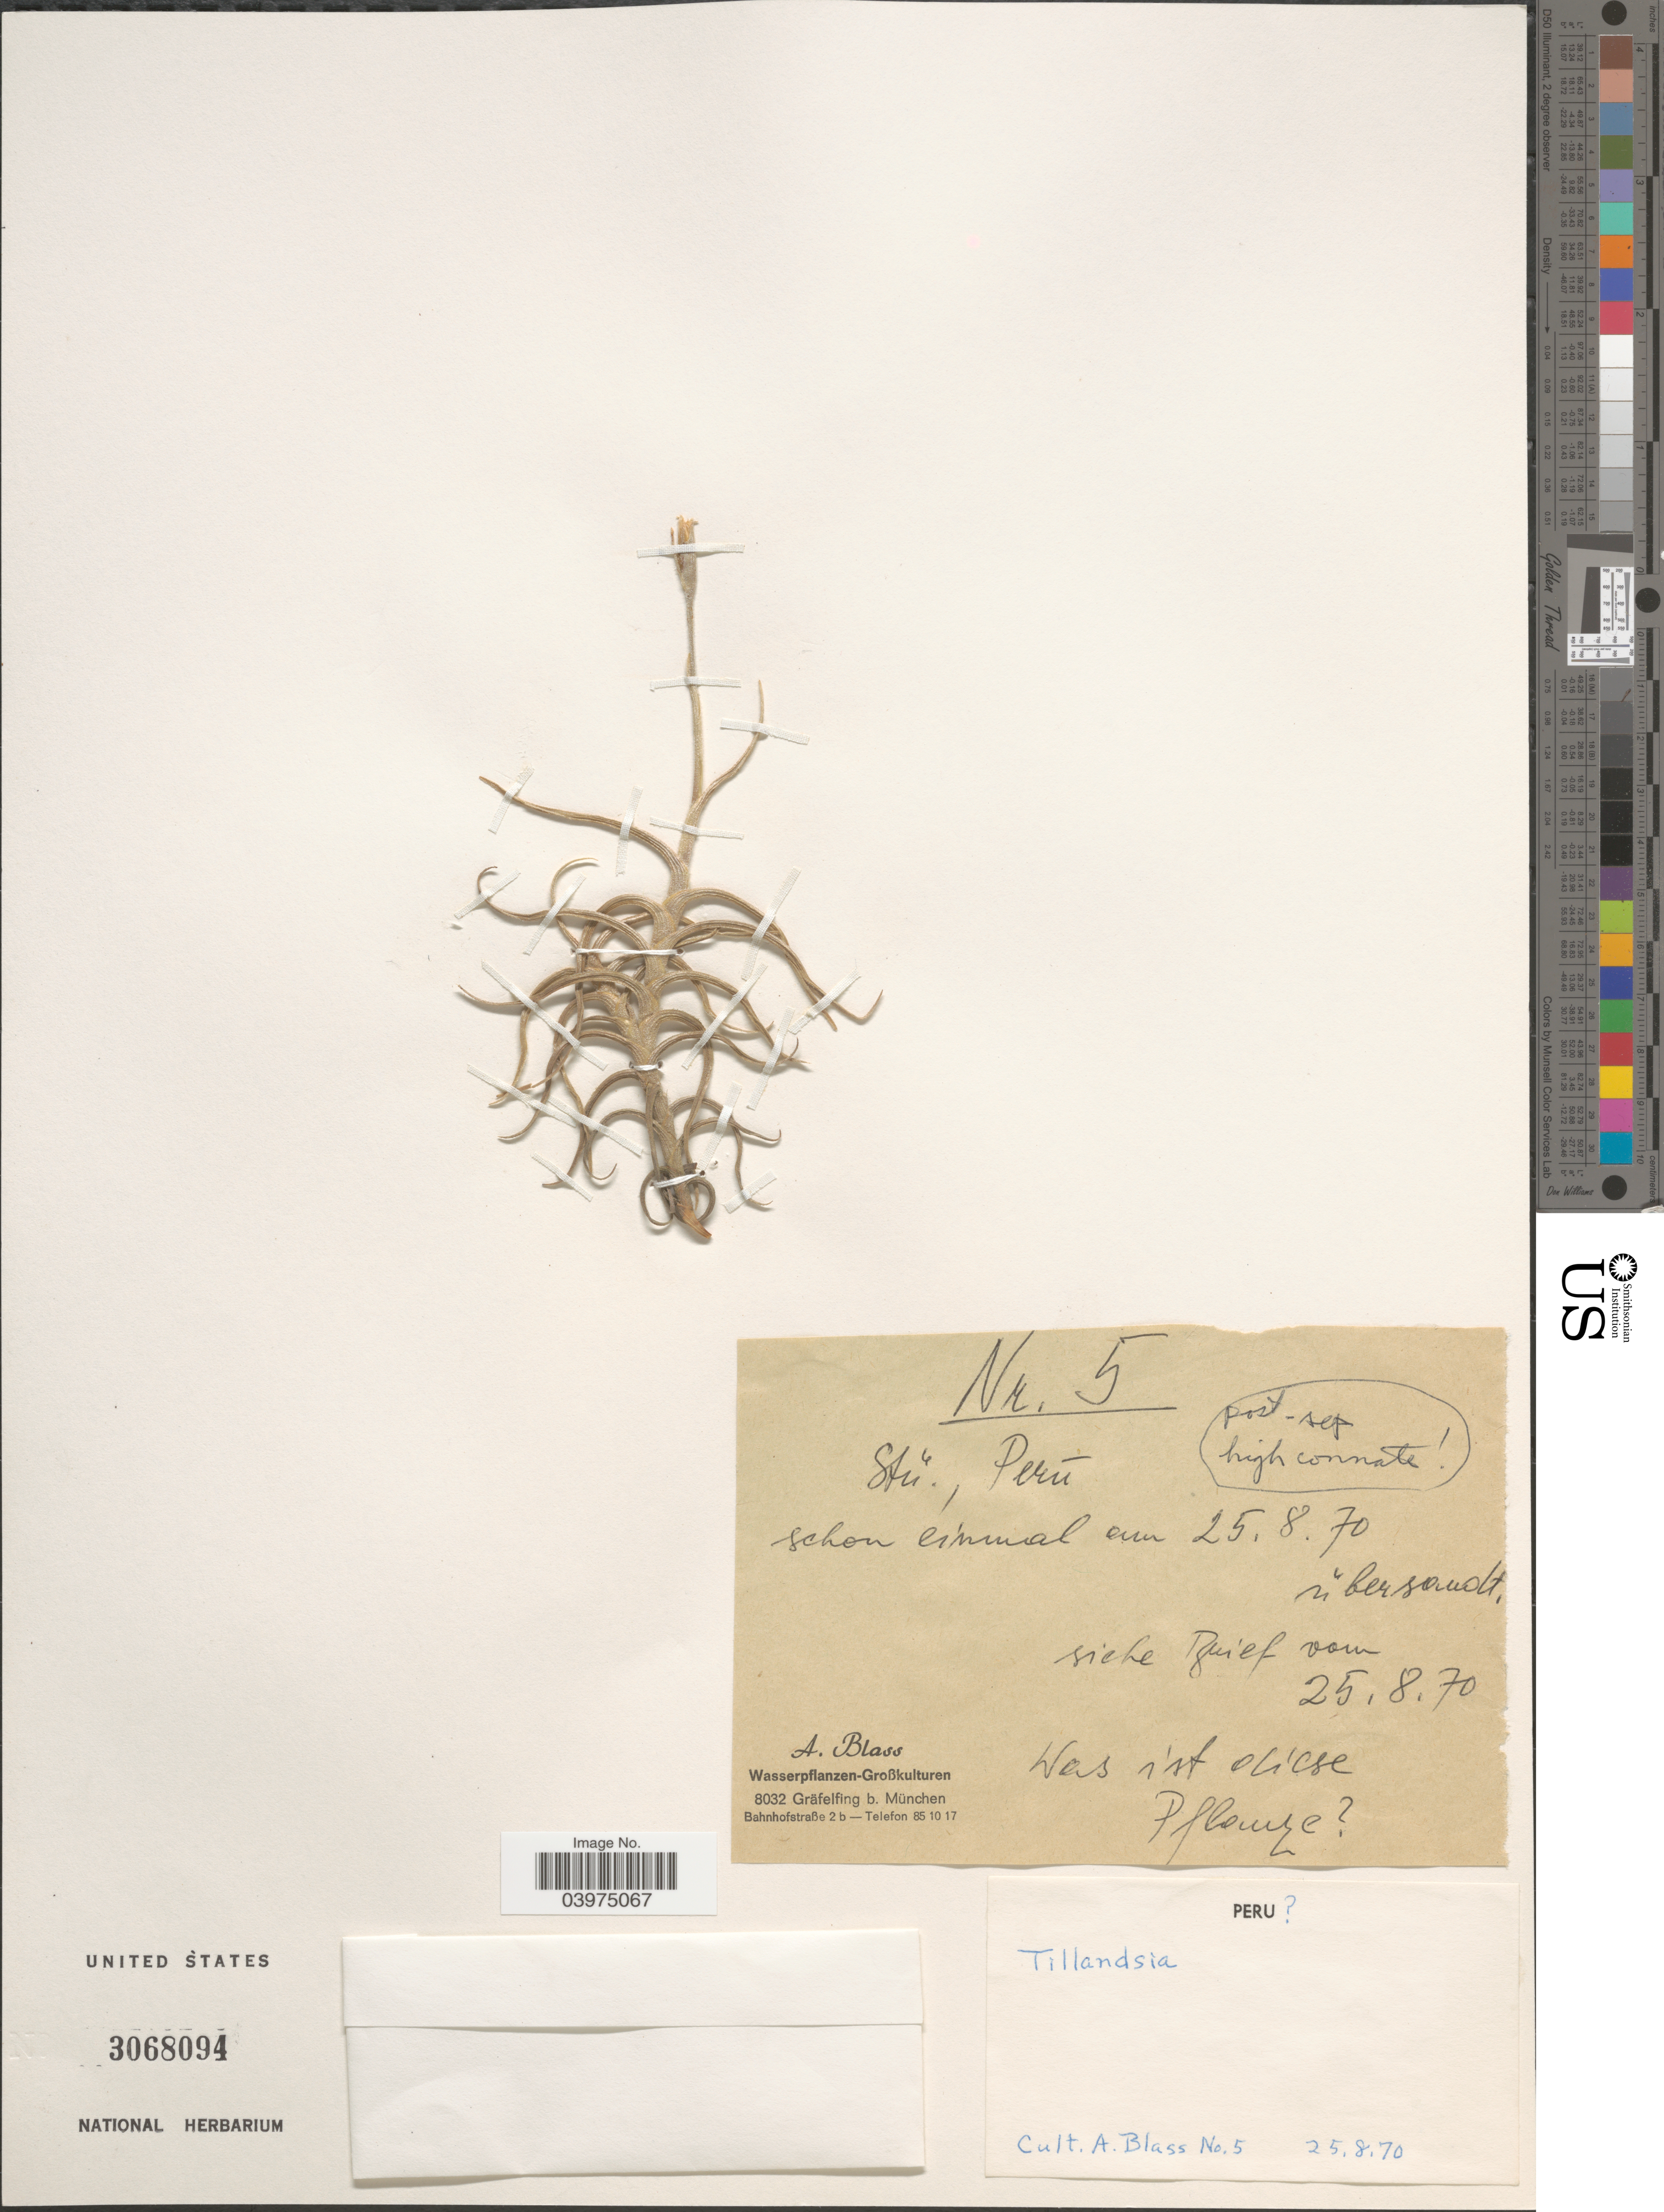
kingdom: Plantae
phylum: Tracheophyta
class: Liliopsida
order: Poales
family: Bromeliaceae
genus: Tillandsia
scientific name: Tillandsia sp.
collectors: A. Blass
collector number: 5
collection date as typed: Transcribed d/m/y: 25/8/70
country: Peru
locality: Stü. [interpreted]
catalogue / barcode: US 3068094